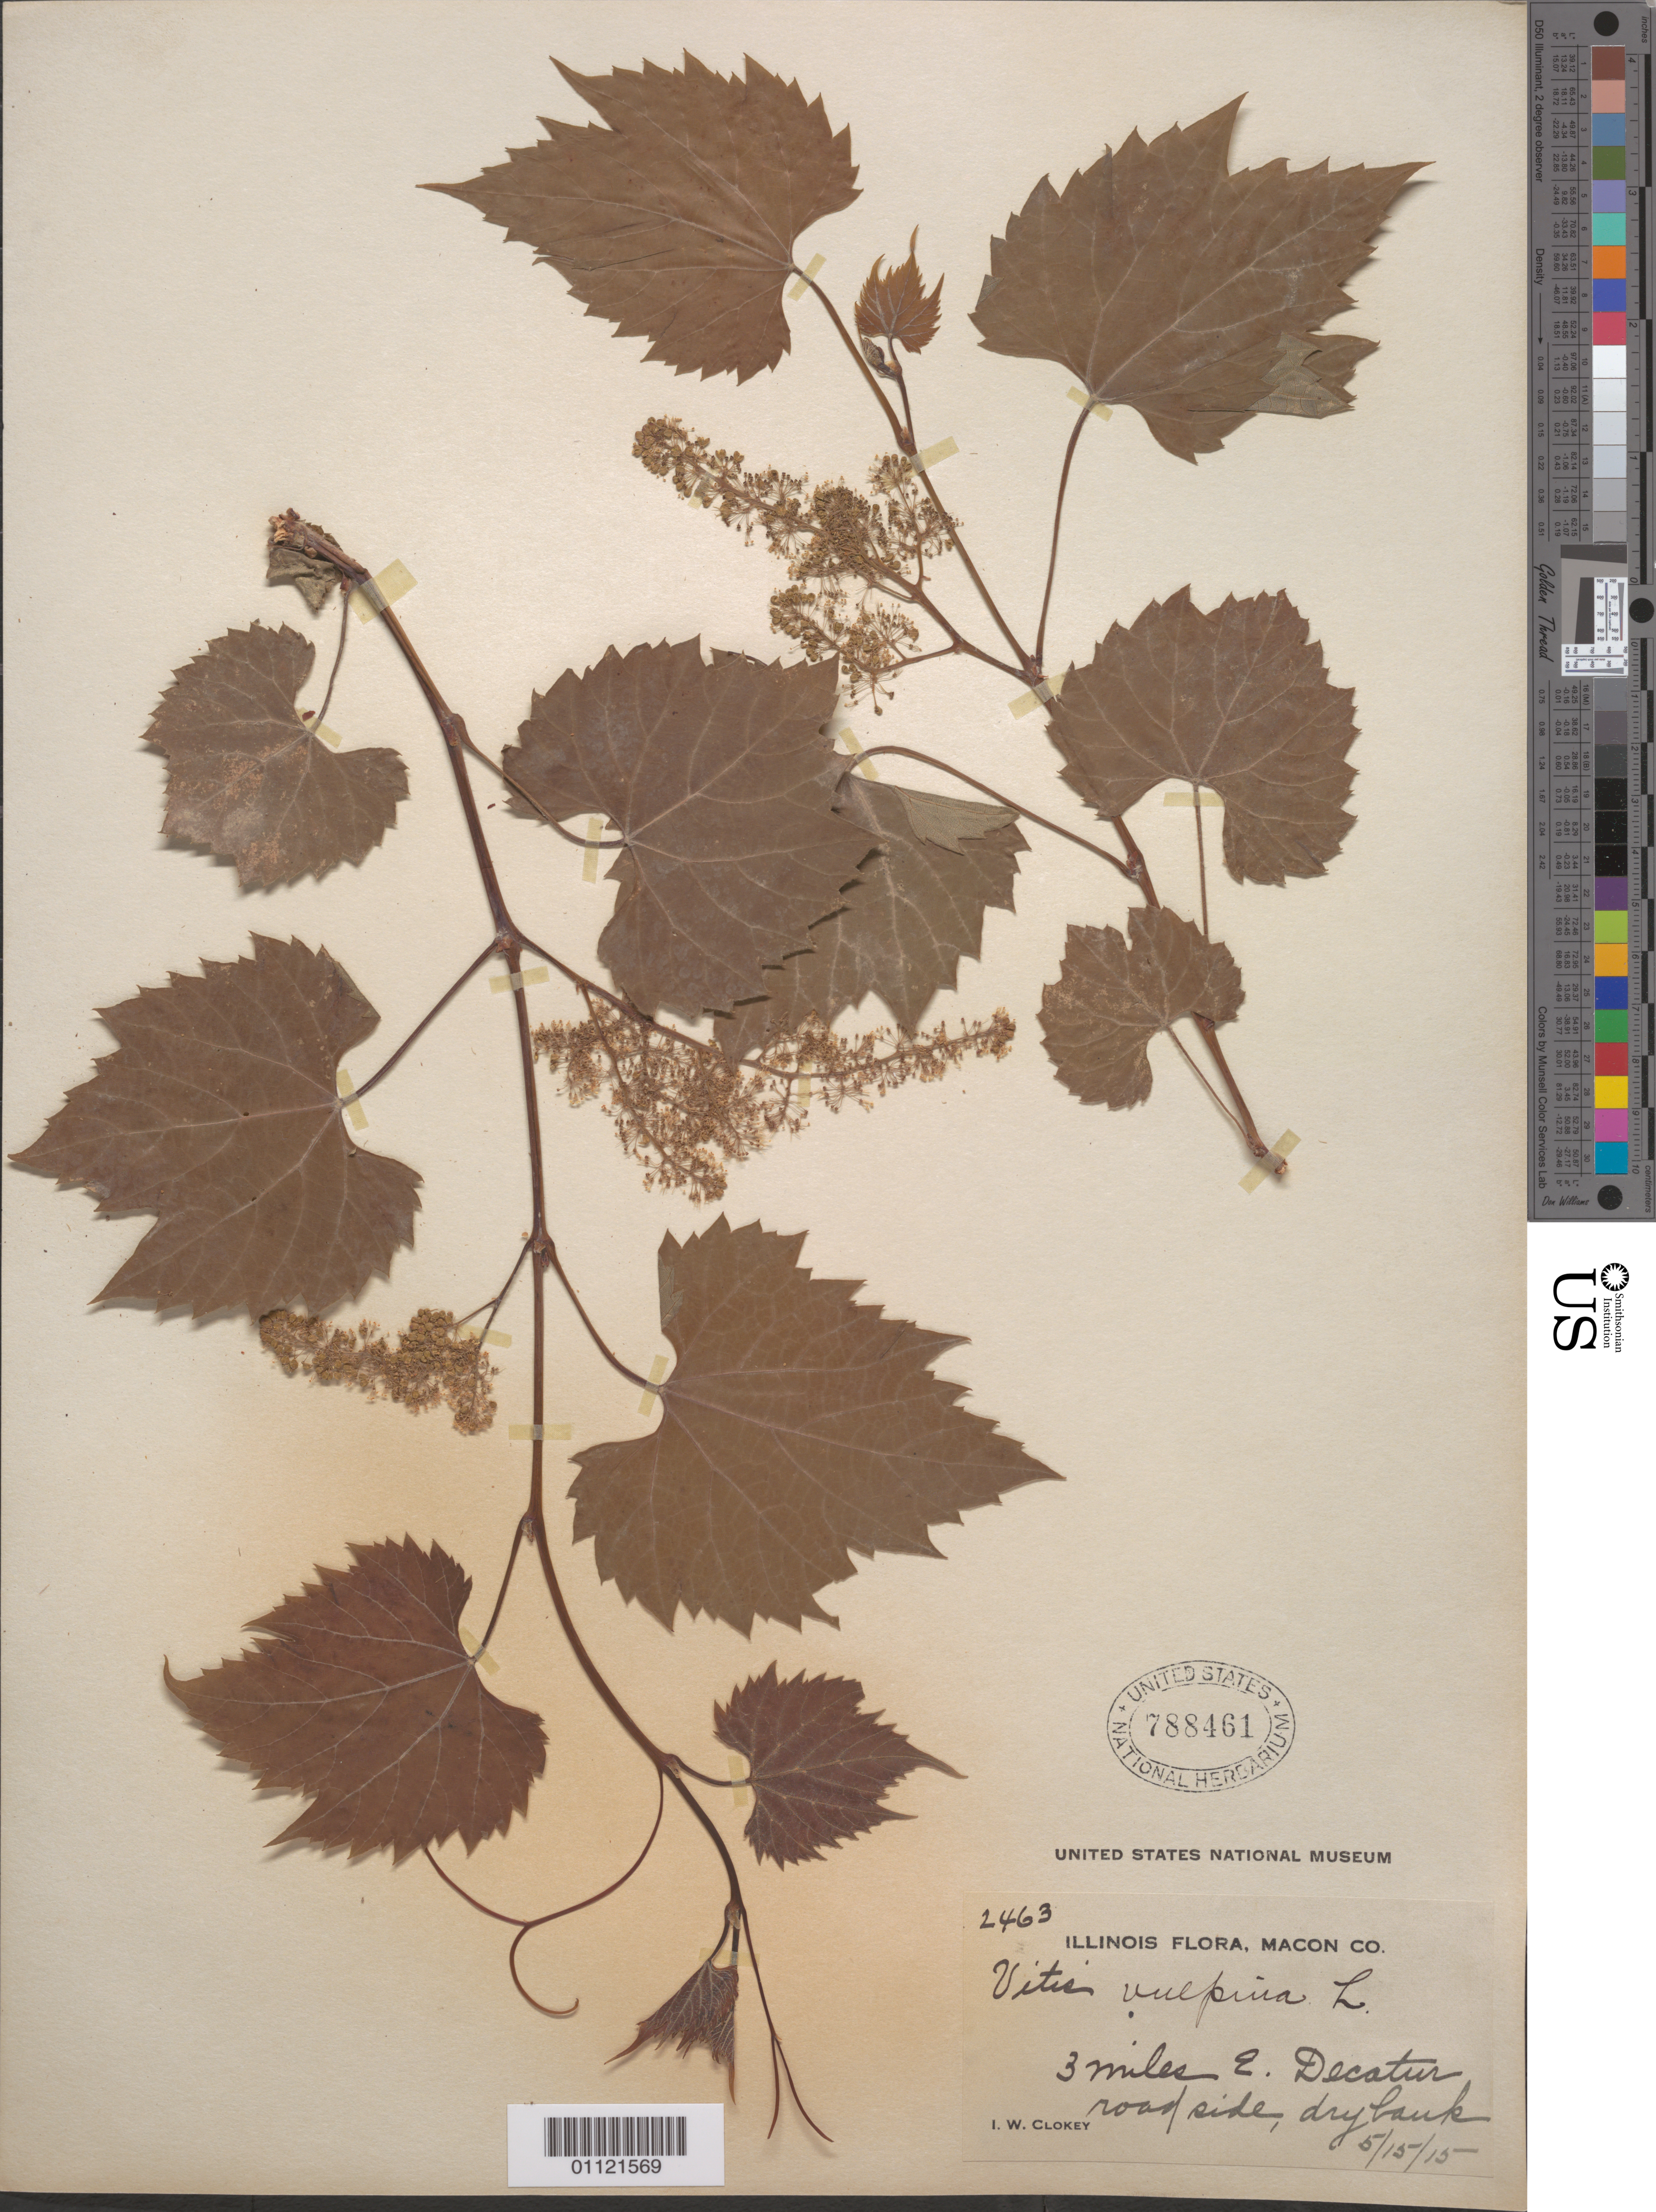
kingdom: Plantae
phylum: Tracheophyta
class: Magnoliopsida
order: Vitales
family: Vitaceae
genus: Vitis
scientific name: Vitis vulpina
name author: L.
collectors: I. W. Clokey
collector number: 2463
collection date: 1915-05-15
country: United States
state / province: Illinois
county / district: Macon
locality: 3 miles E. Decatur, road side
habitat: dry land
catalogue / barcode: US 788461